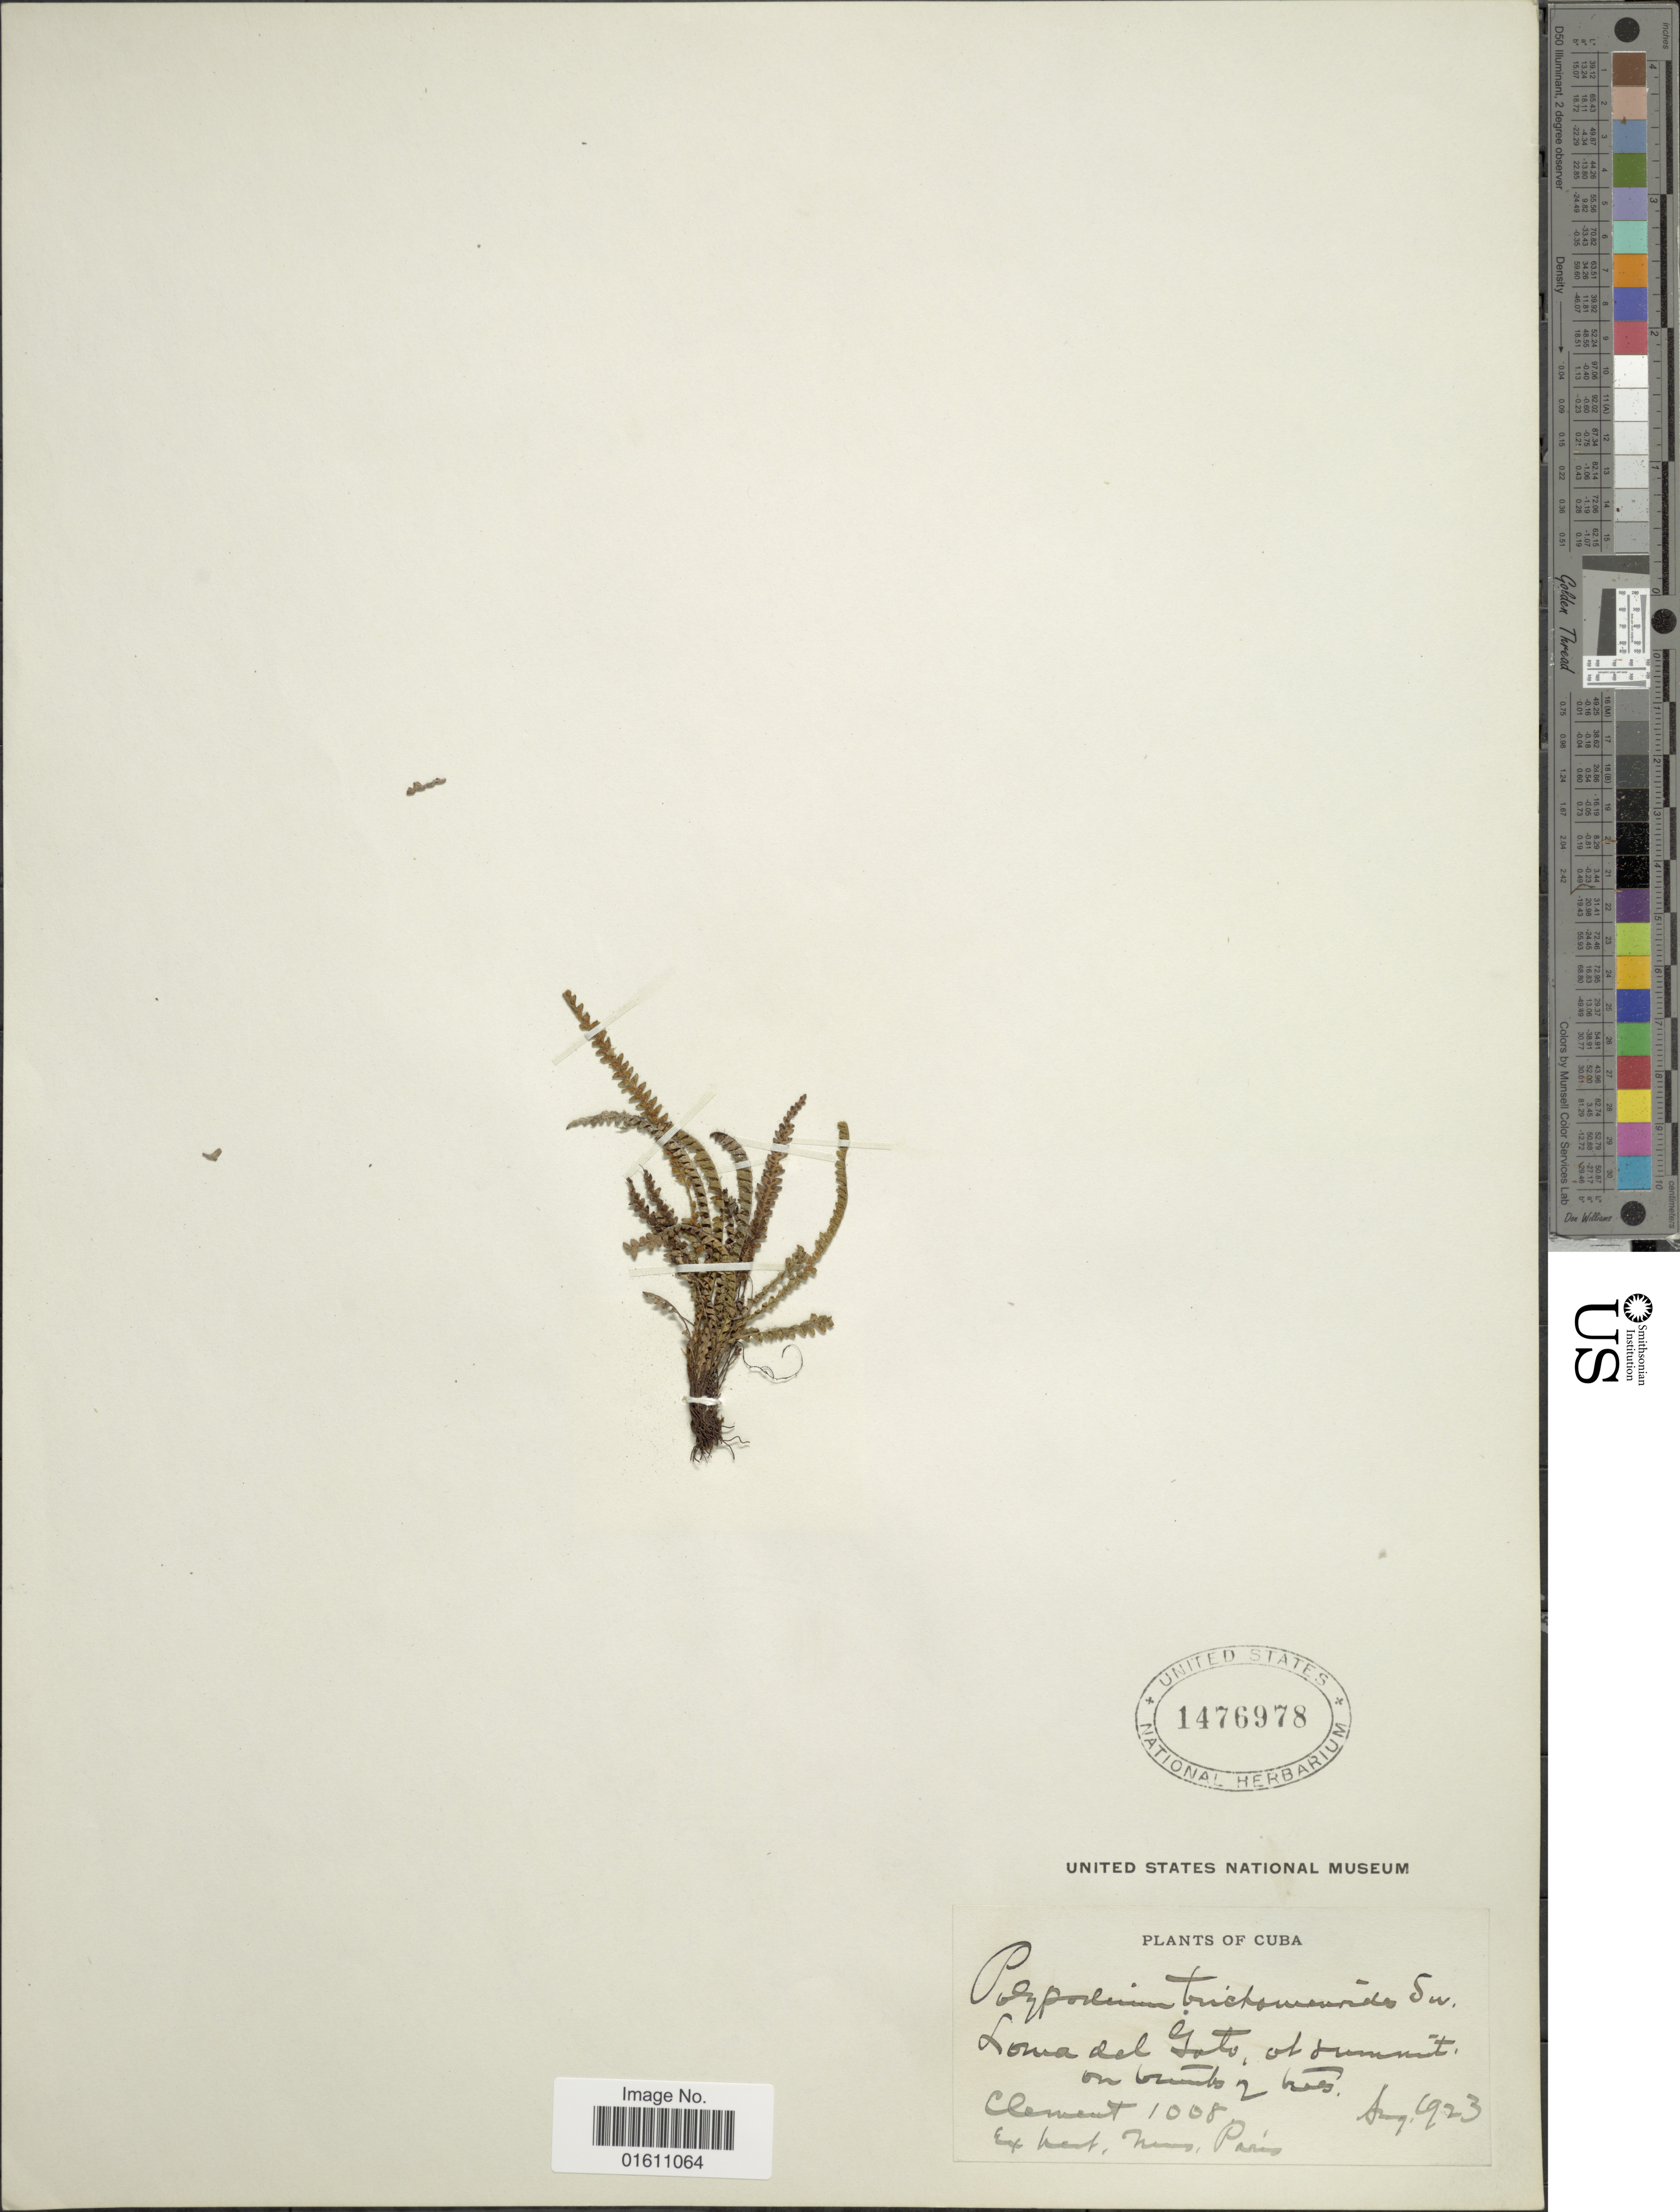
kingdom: Plantae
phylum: Tracheophyta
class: Polypodiopsida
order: Polypodiales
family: Polypodiaceae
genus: Moranopteris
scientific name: Moranopteris trichomanoides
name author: (Sw.) R. Y. Hirai & J. Prado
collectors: -. Clement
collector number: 1008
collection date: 1923-08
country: Cuba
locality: Lowa del Gato, of summit on slopes of trees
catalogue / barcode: US 1476978